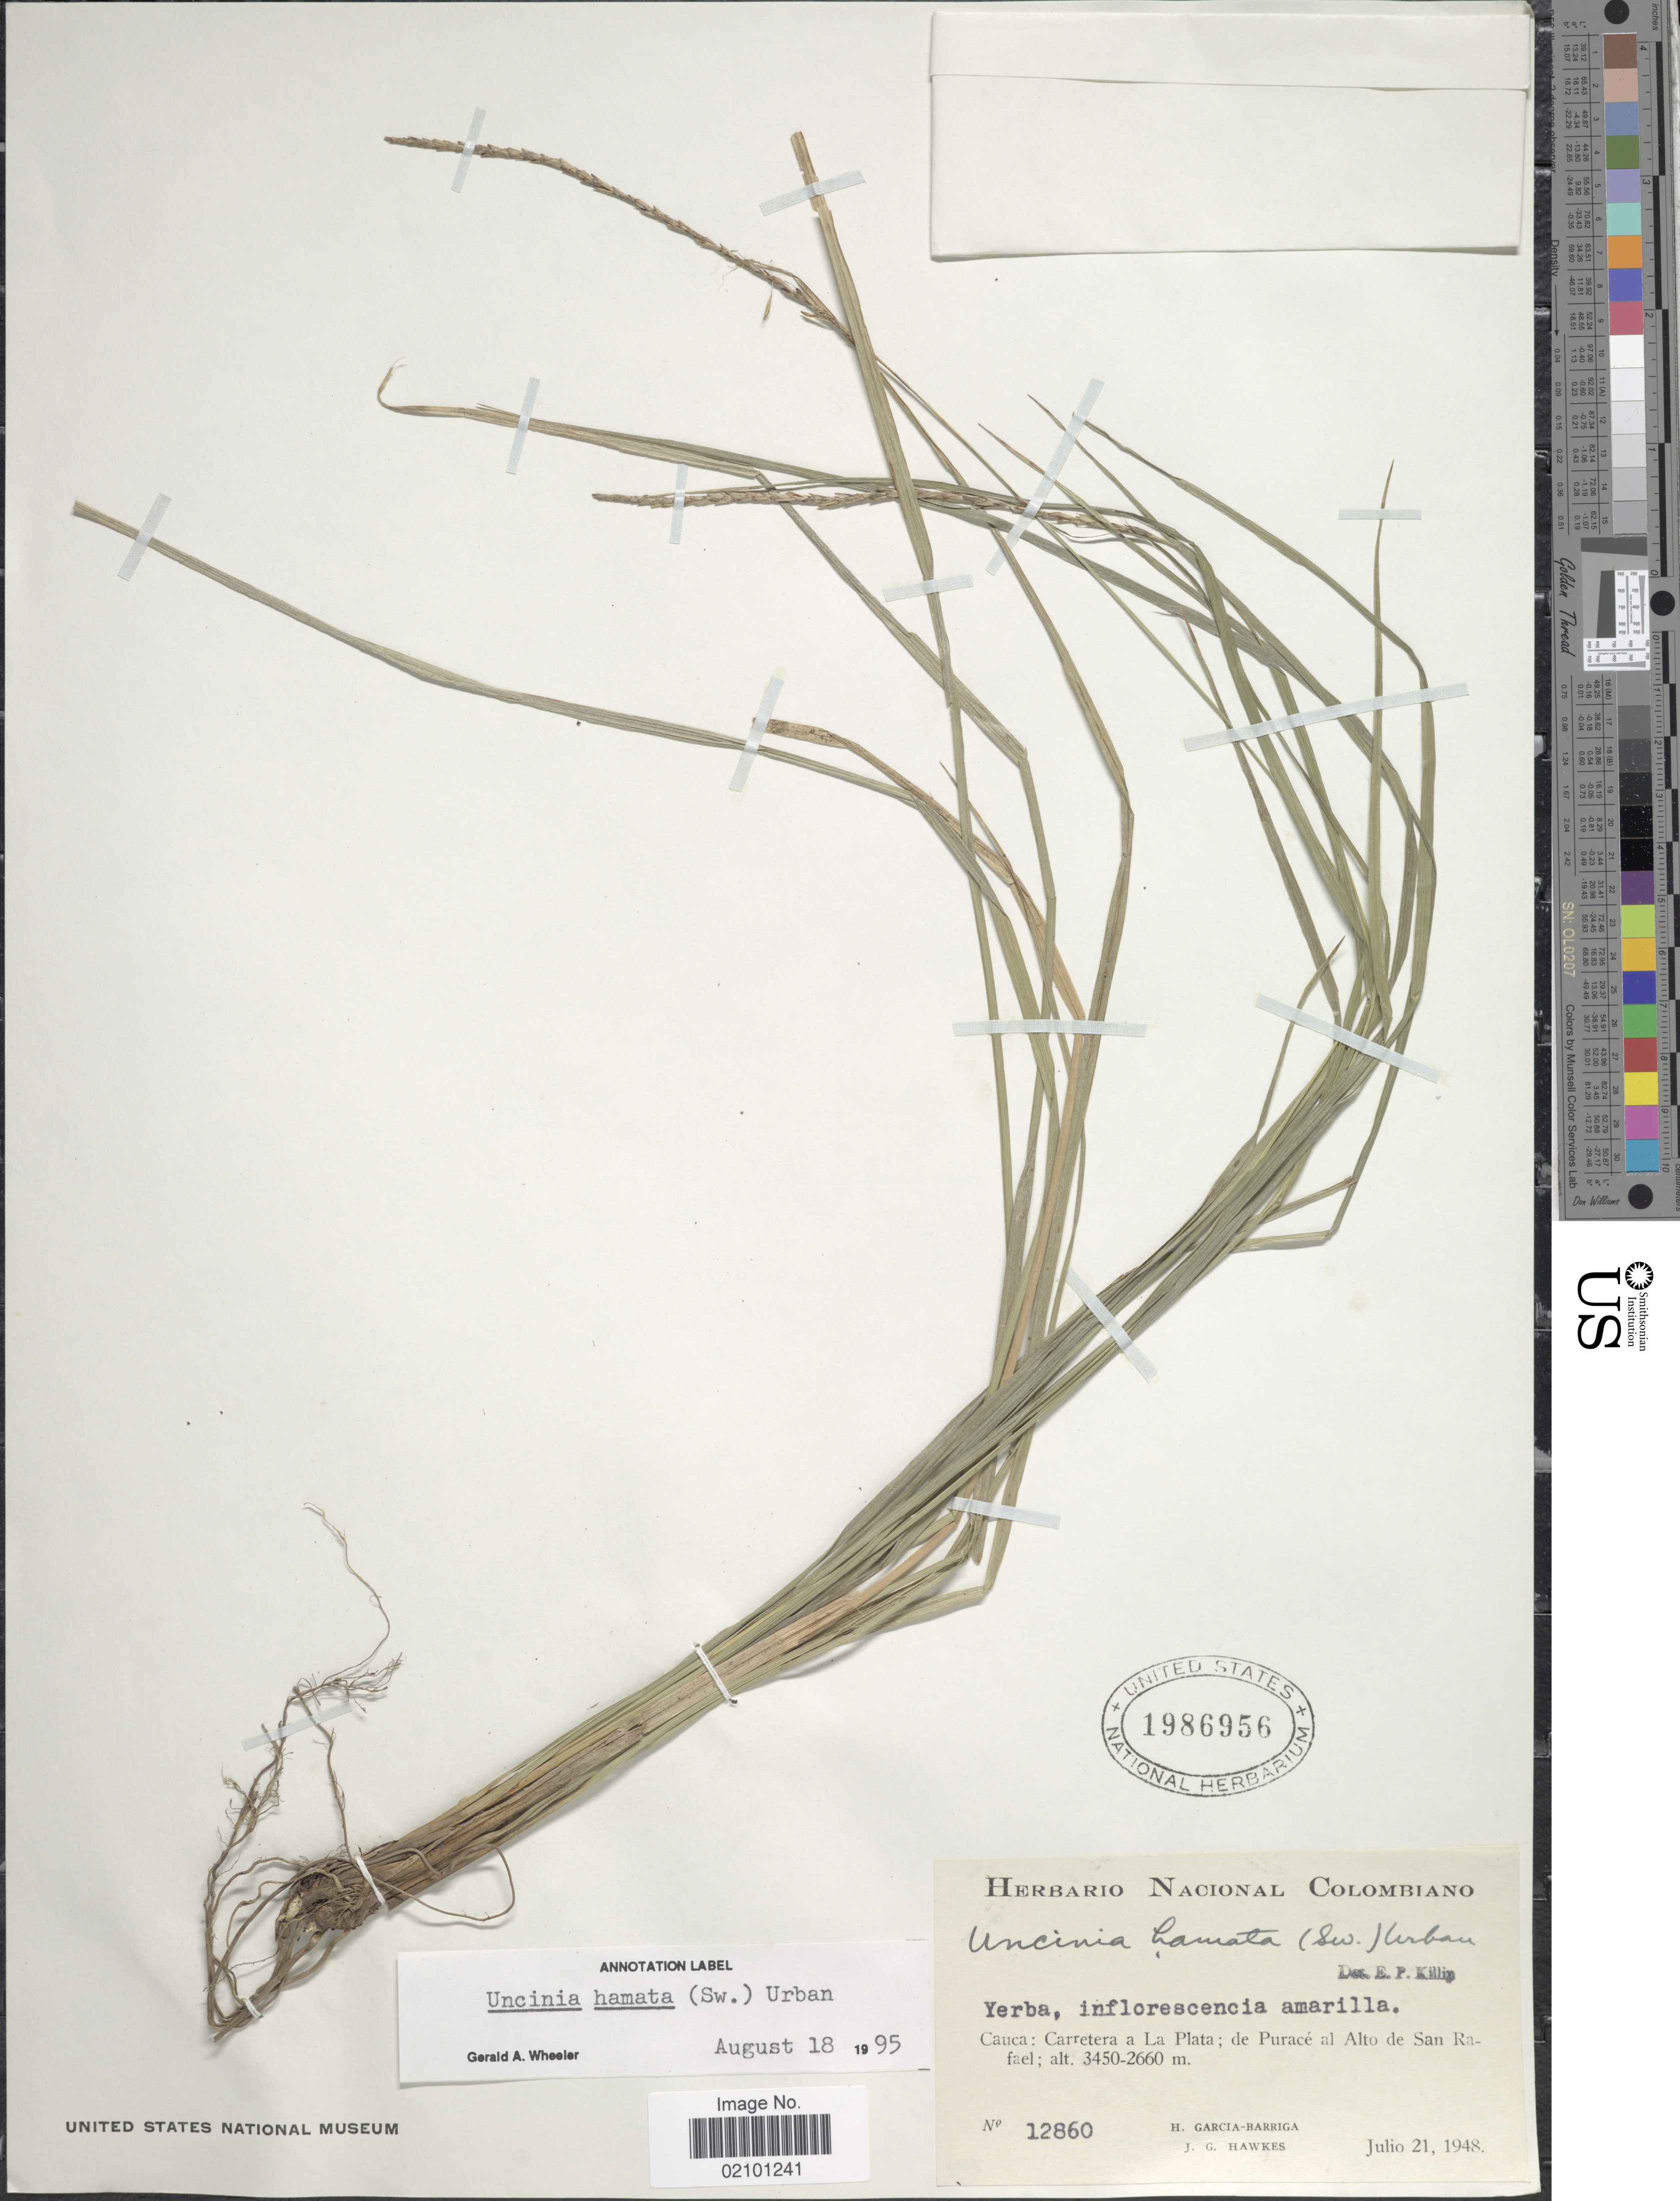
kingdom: Plantae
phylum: Tracheophyta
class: Liliopsida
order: Poales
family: Cyperaceae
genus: Carex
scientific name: Carex hamata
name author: Sw.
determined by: Strong, M. T., (US), Smithsonian Institution - National Museum of Natural History (UNITED STATES)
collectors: H. García Barriga & J. Hawkes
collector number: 12860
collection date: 1948-07-21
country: Colombia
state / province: Cauca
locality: Cauca: Carretera a La Plata; de Purace al Alto de San Rafael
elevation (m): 2660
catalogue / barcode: US 1986956